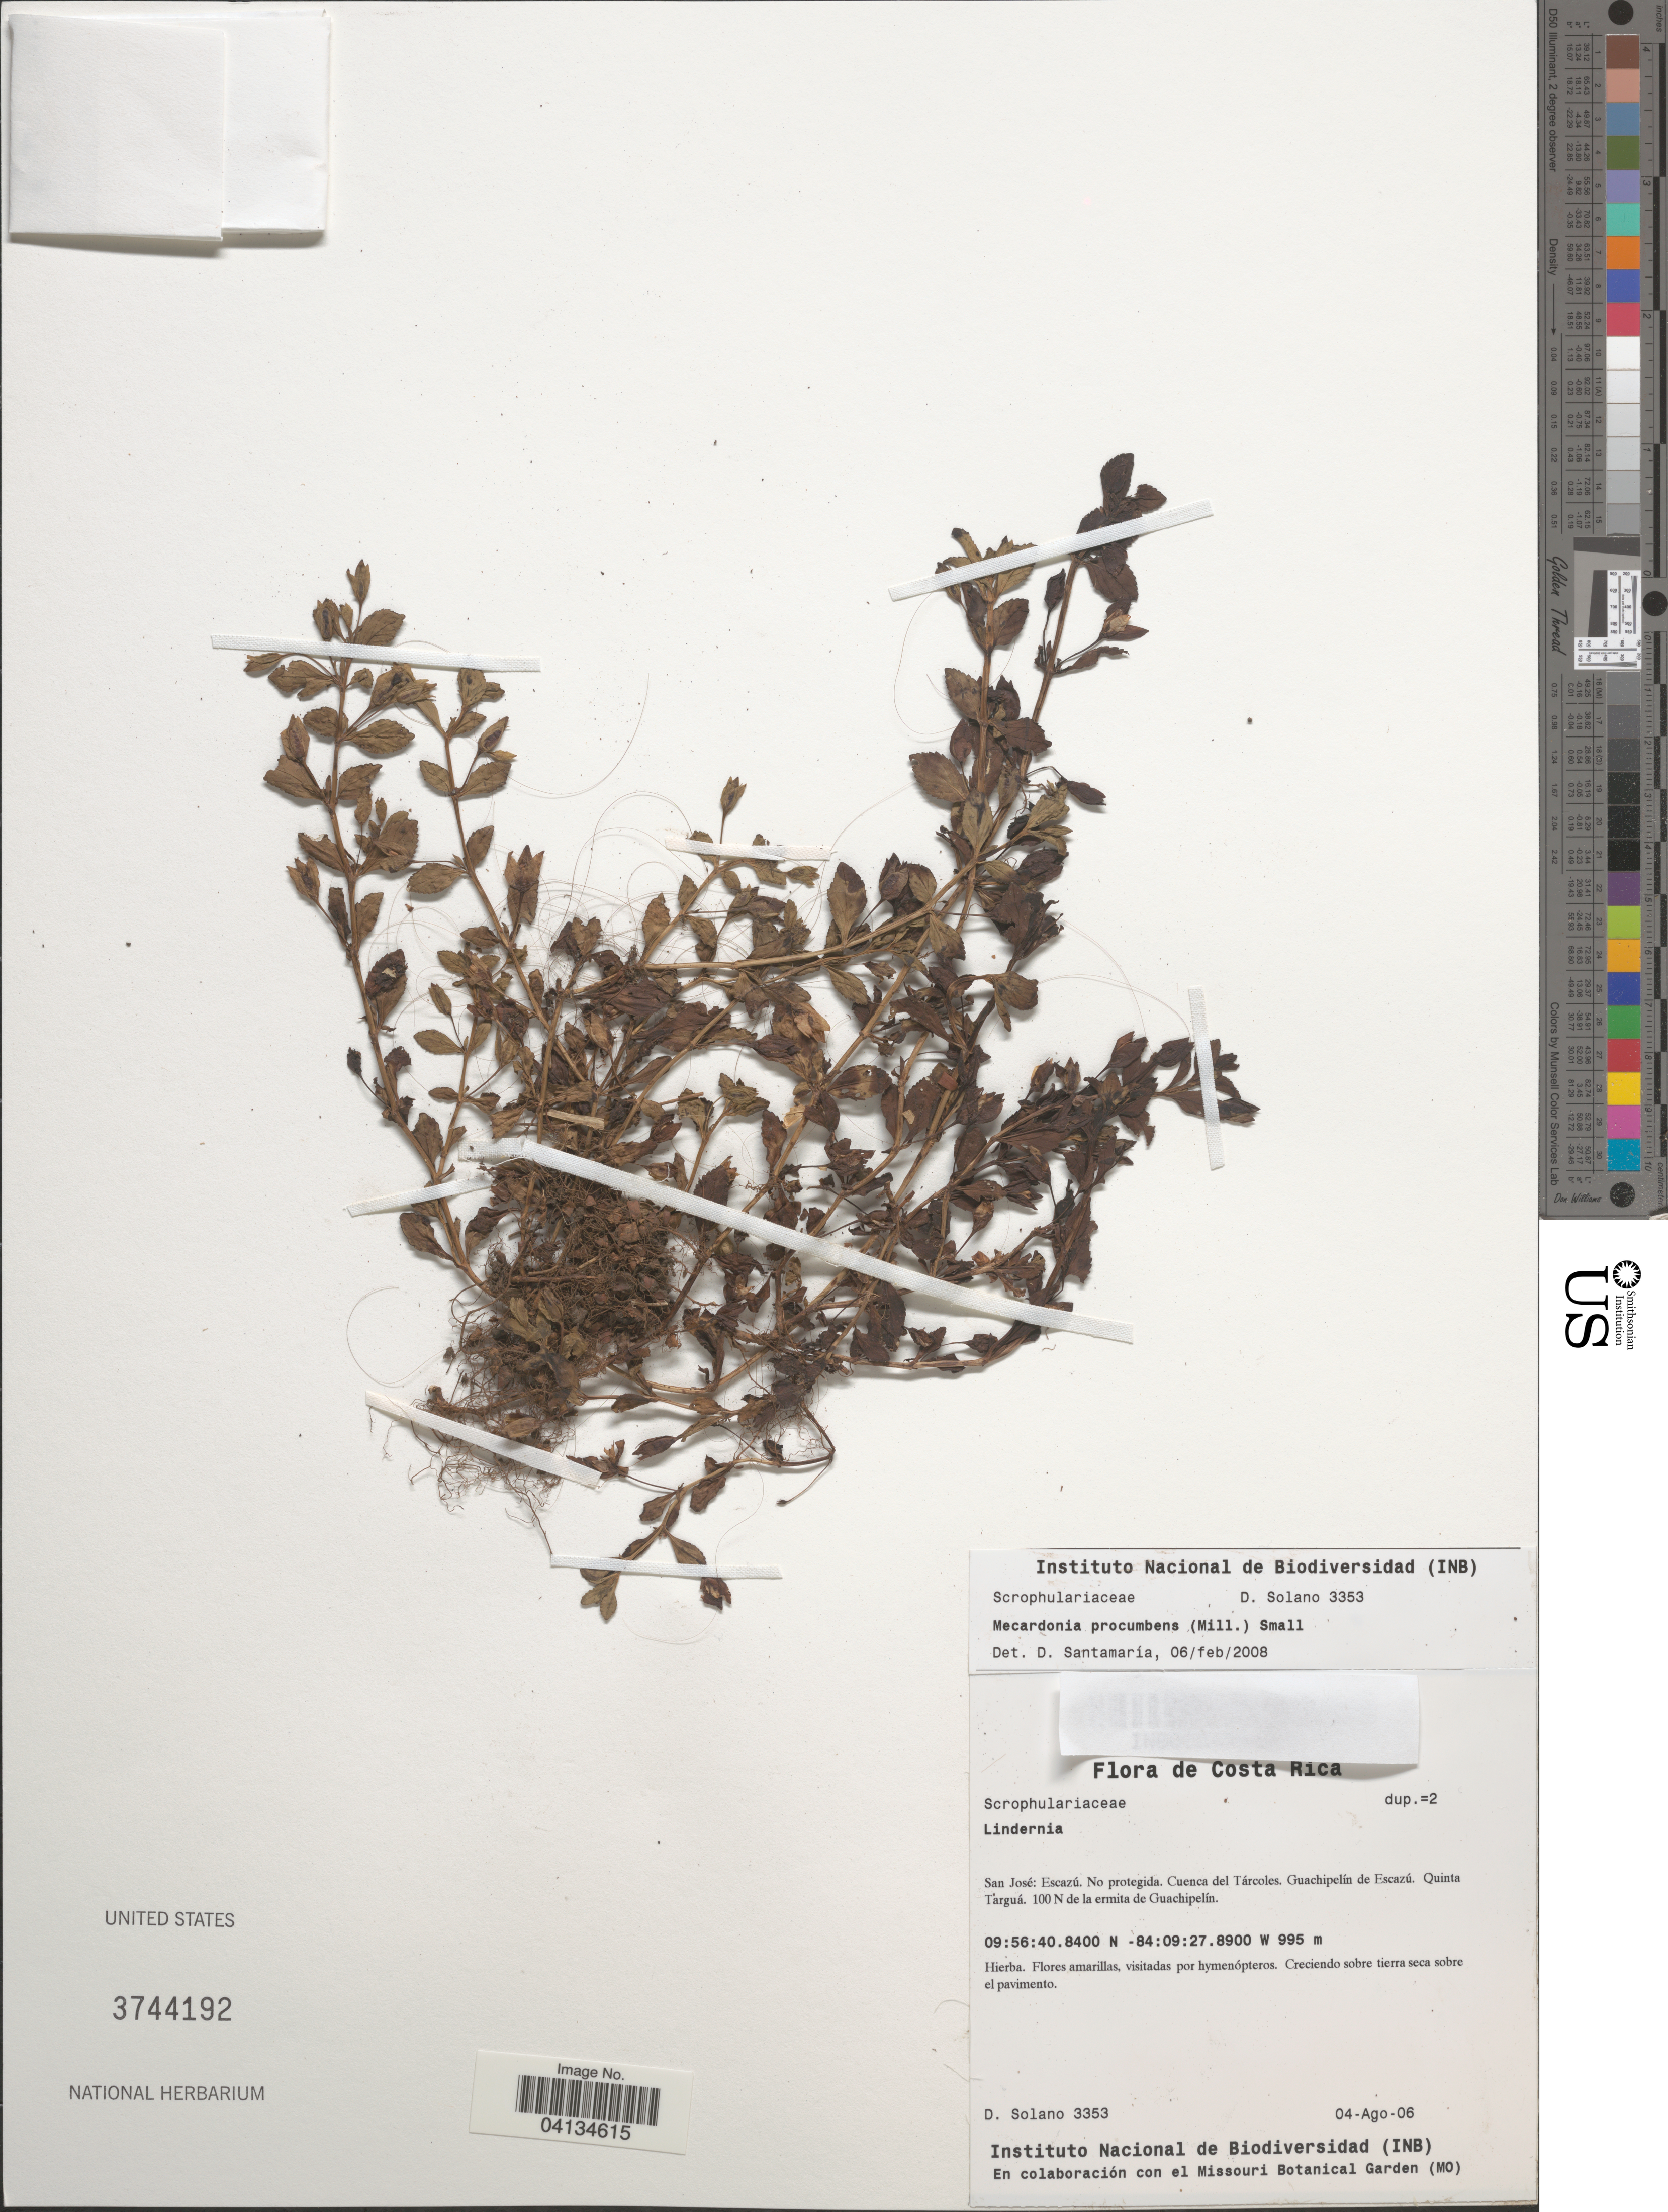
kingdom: Plantae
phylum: Tracheophyta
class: Magnoliopsida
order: Lamiales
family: Plantaginaceae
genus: Mecardonia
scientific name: Mecardonia procumbens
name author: (Mill.) Small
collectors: D. Solano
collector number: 3353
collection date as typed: Transcribed d/m/y: 4/8/6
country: Costa Rica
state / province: San José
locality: Escazú. No protegida. Cuenca del Tárcoles. Guachipelín de Escazú. Quinta Targuá. 100 N de la ermita de Guachipelín.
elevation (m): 995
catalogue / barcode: US 3744192